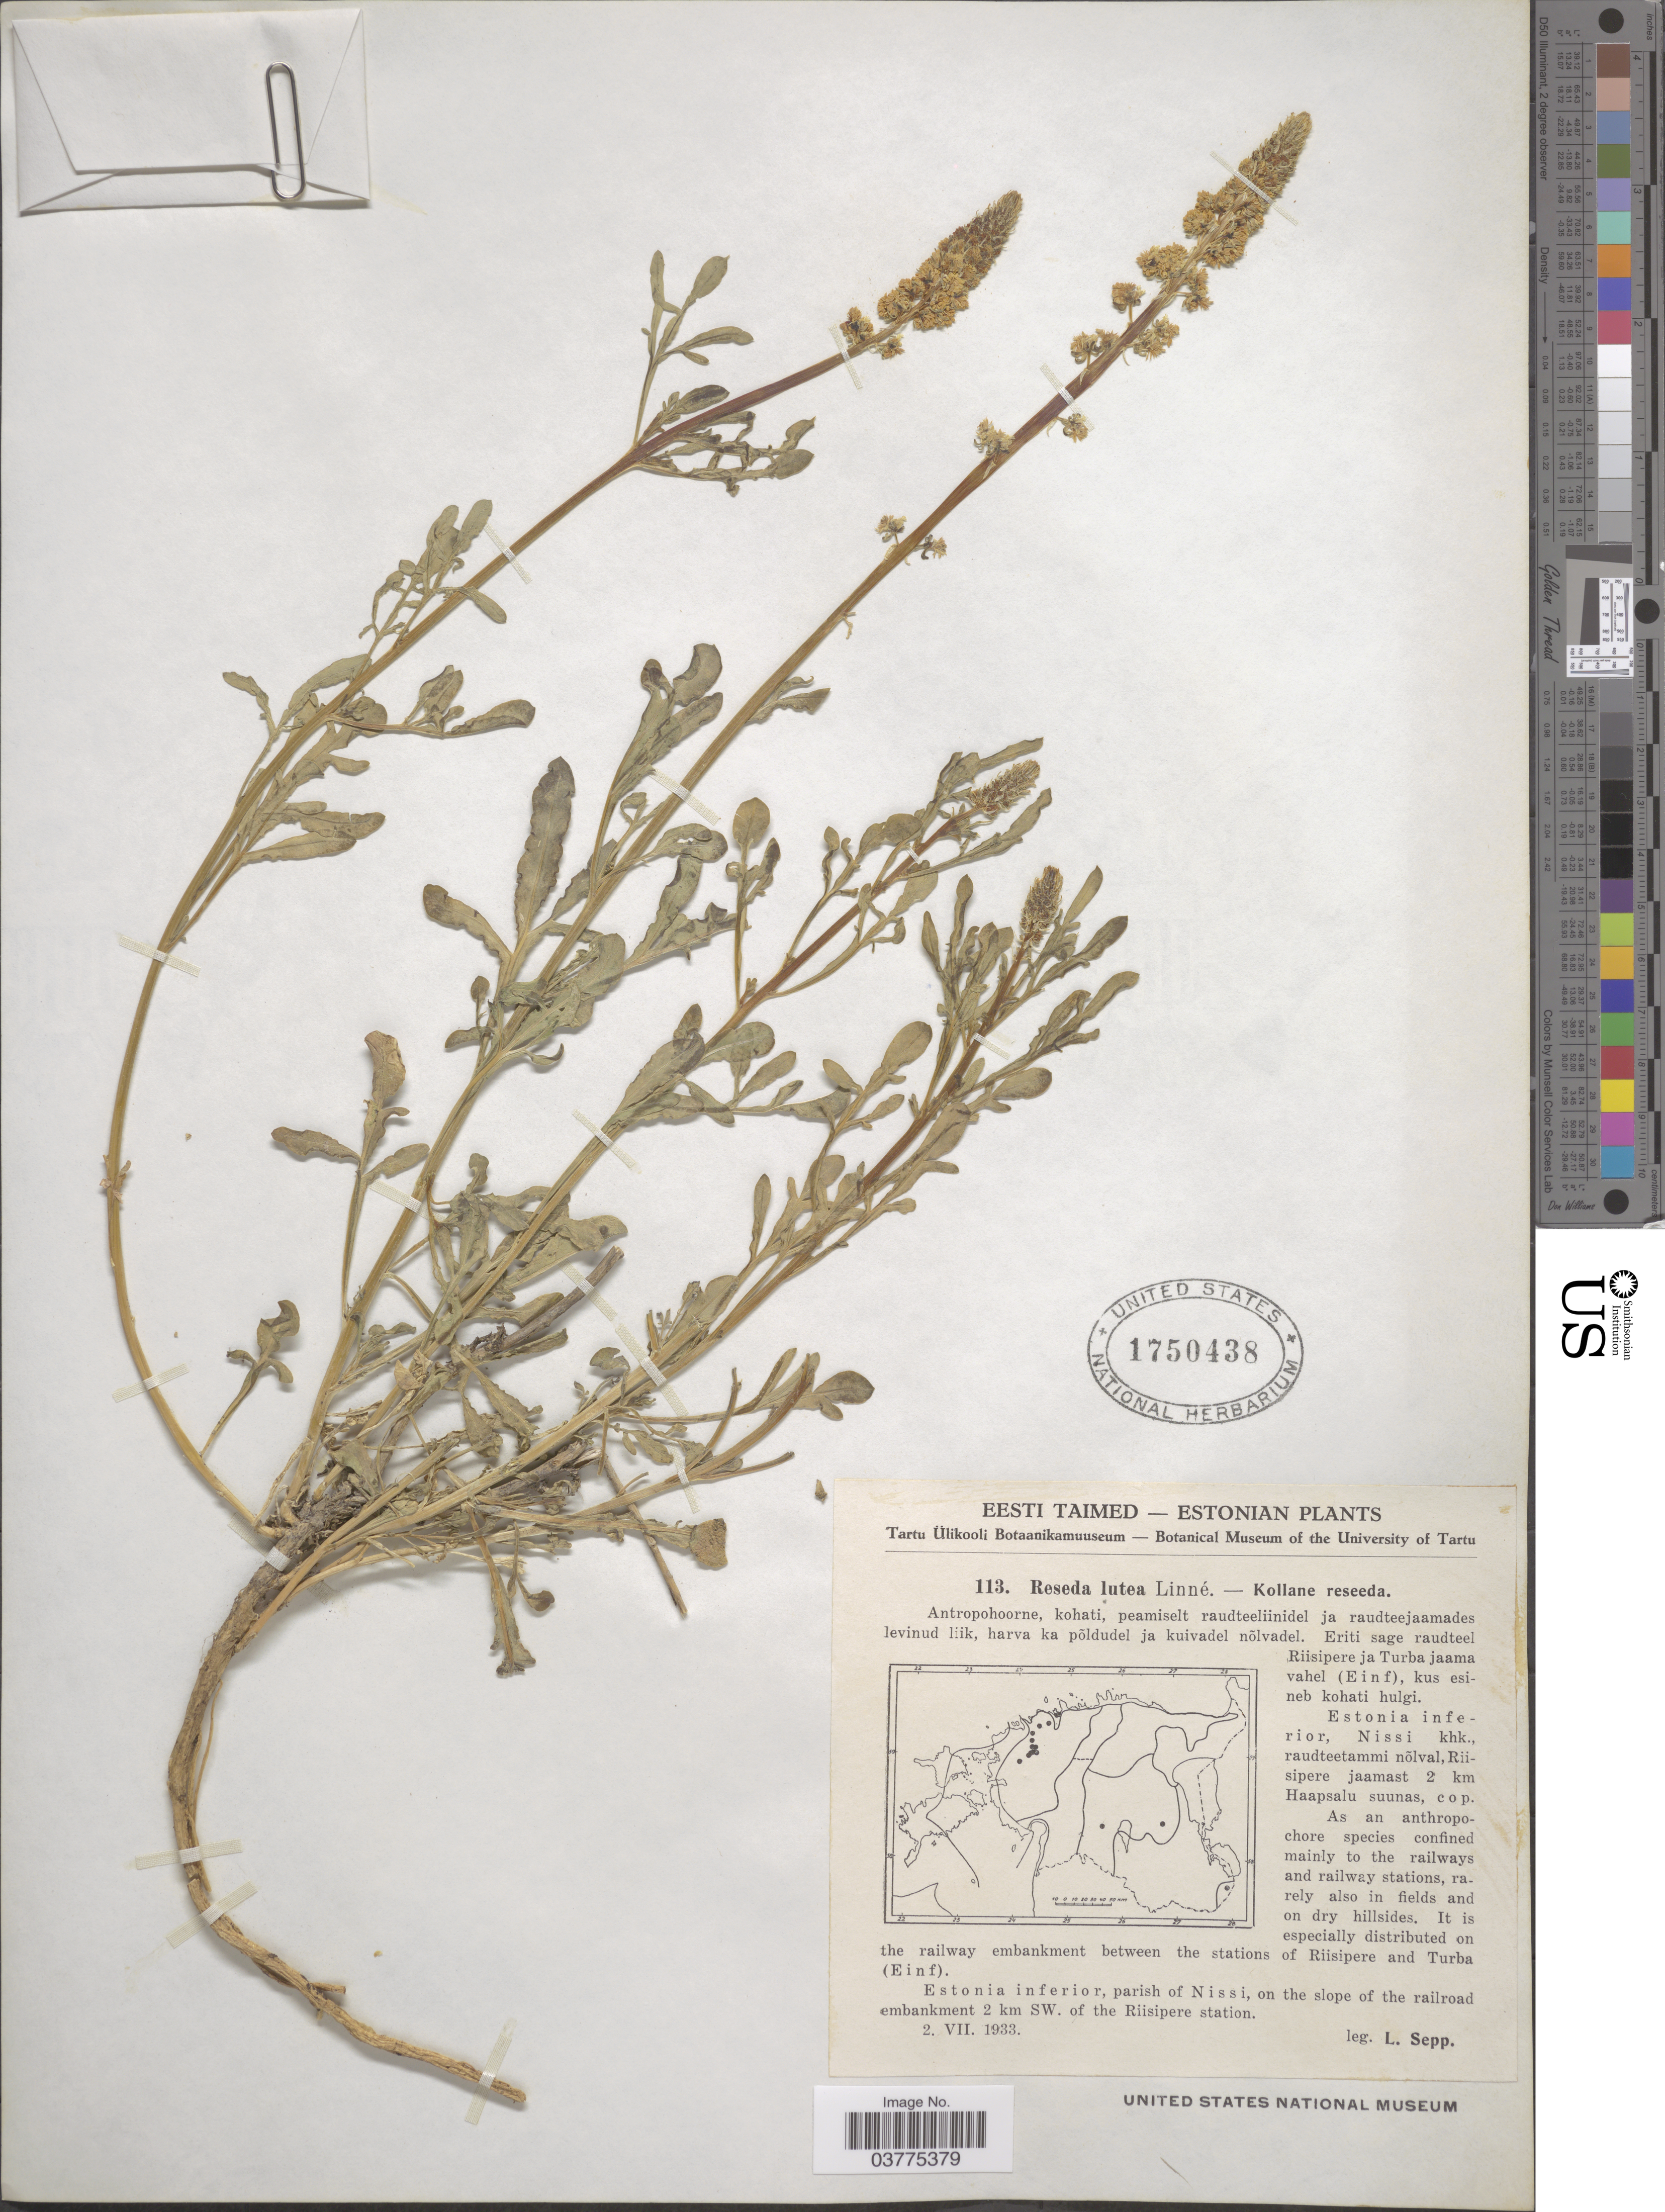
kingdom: Plantae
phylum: Tracheophyta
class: Magnoliopsida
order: Brassicales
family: Resedaceae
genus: Reseda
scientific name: Reseda lutea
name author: L.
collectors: L. Sepp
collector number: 113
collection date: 1933-07-02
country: Estonia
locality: Estonia inferior, parish of Nissi, on the slope of the railroad embankment 2 km SW. of the Riisipere station.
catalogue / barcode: US 1750438